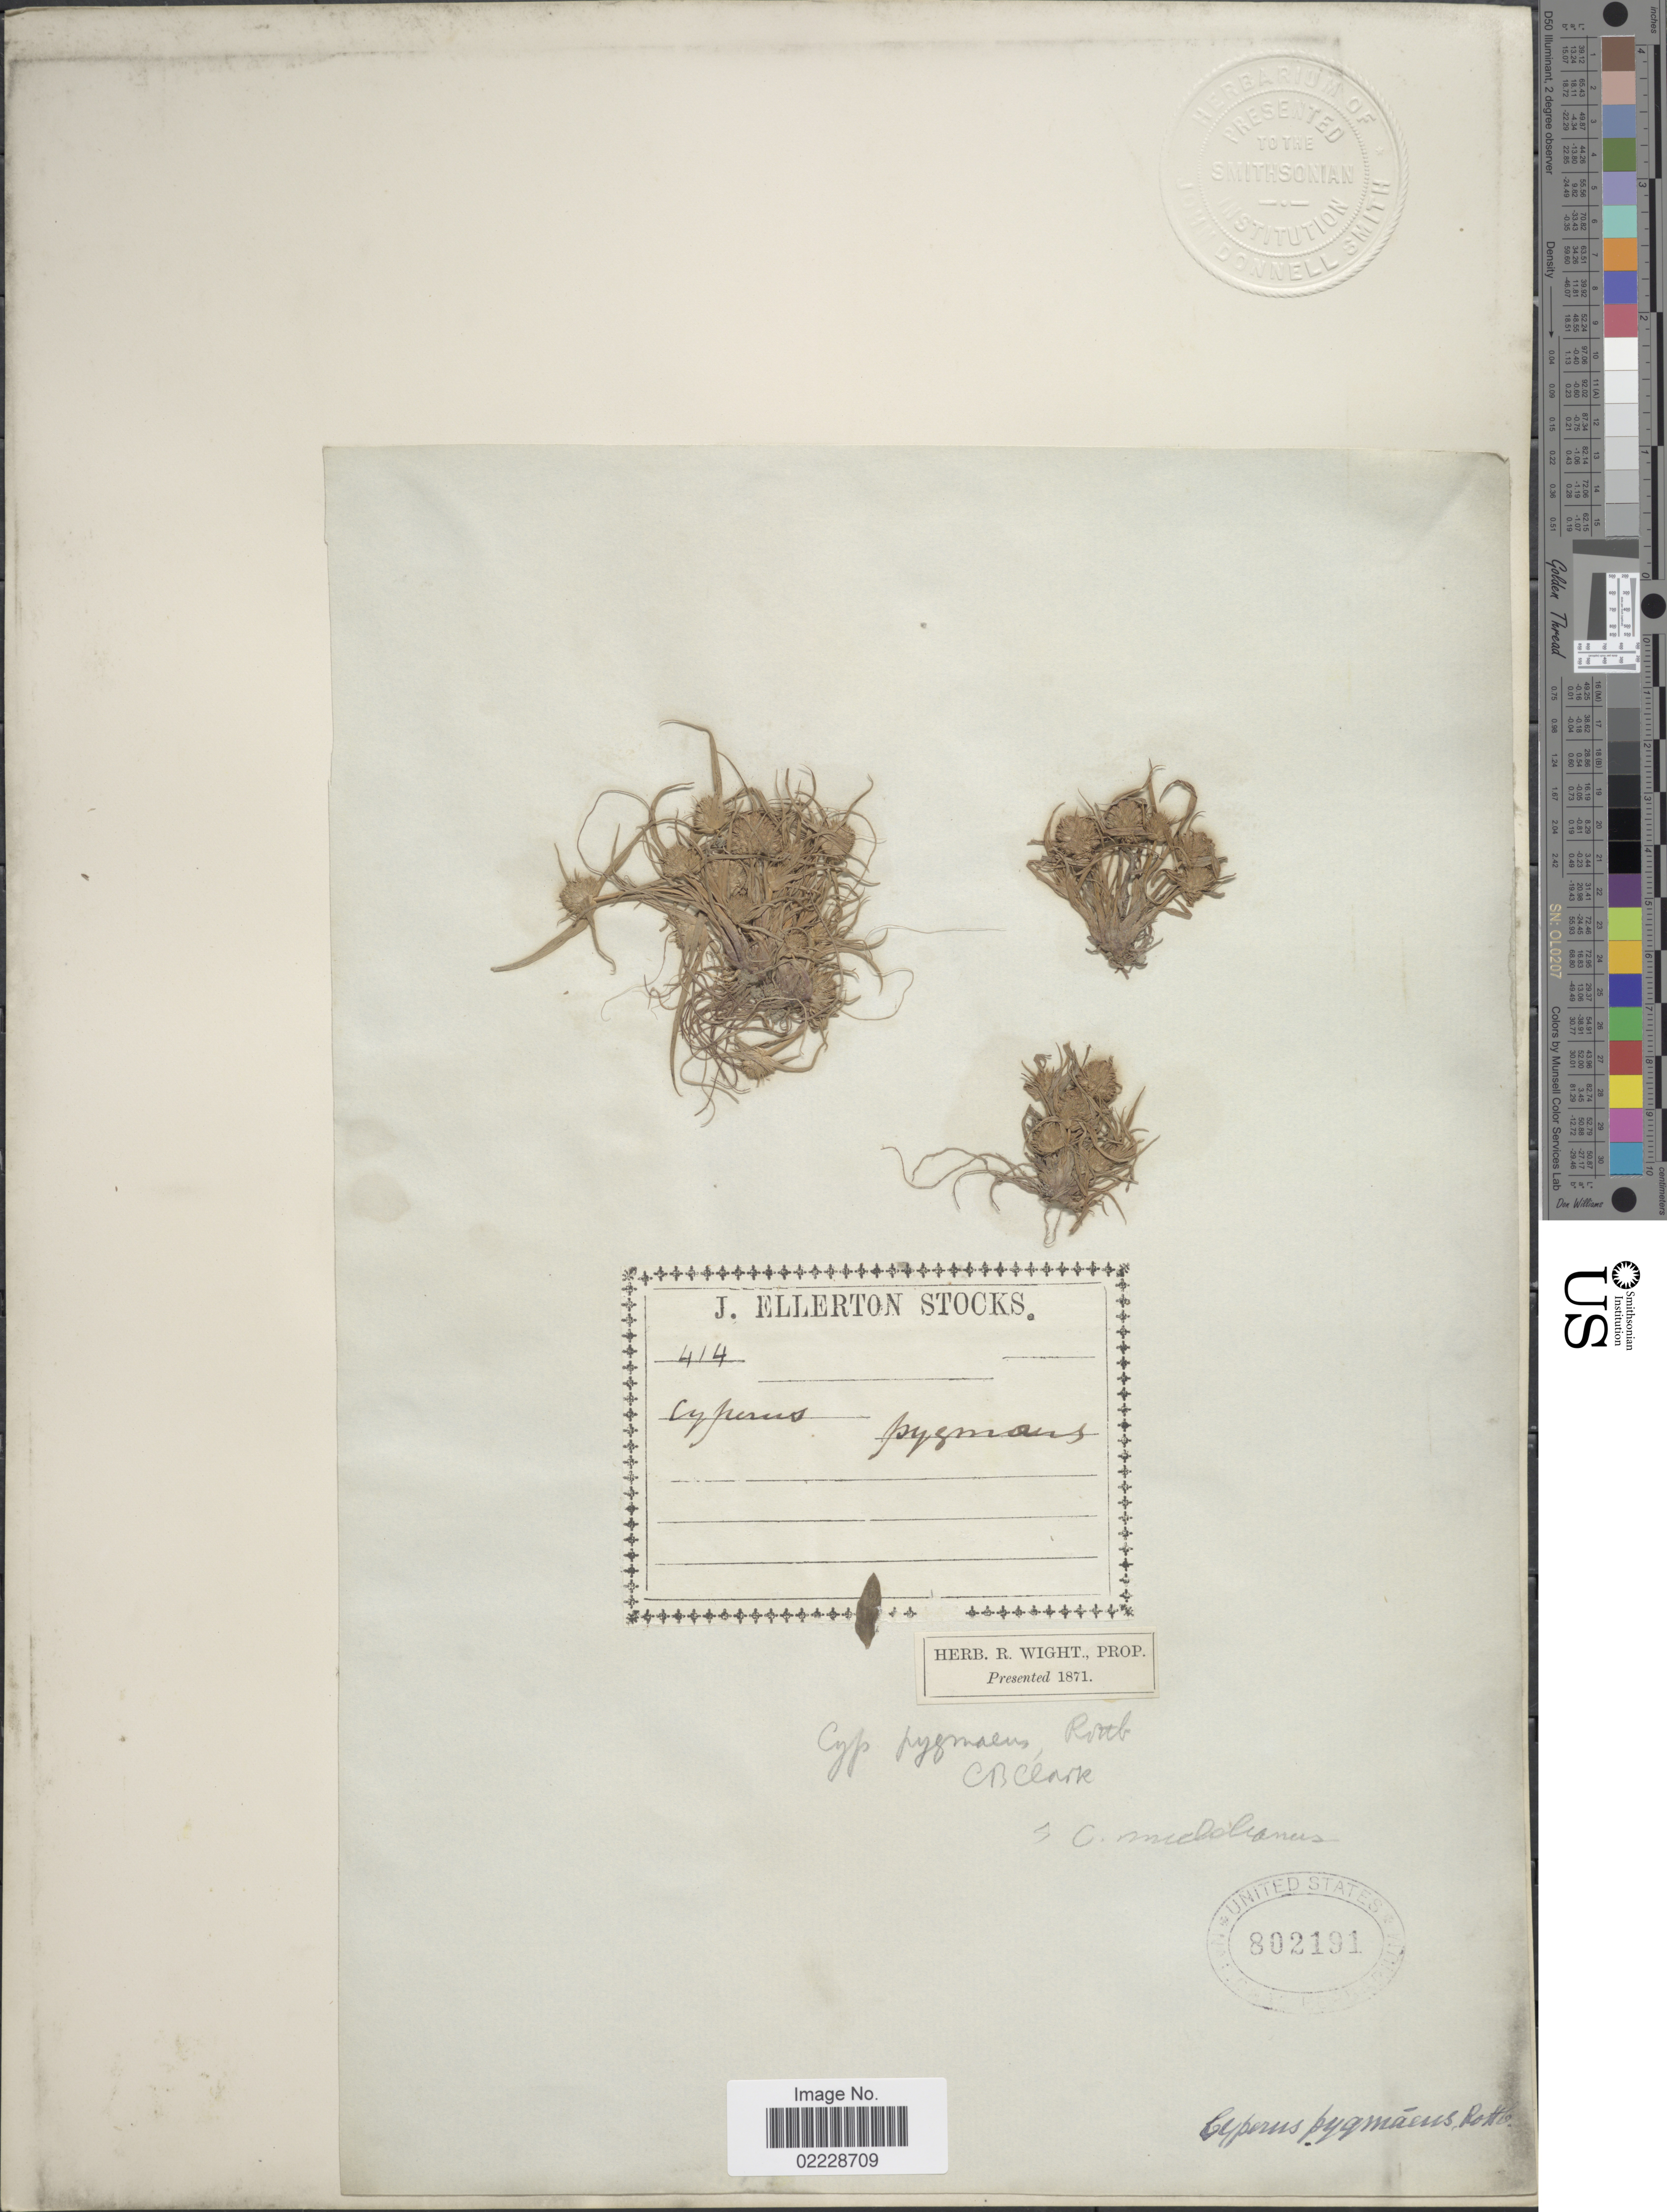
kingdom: Plantae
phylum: Tracheophyta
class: Liliopsida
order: Poales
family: Cyperaceae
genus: Cyperus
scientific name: Cyperus michelianus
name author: (L.) Delile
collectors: J. Stocks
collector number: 414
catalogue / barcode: US 802191